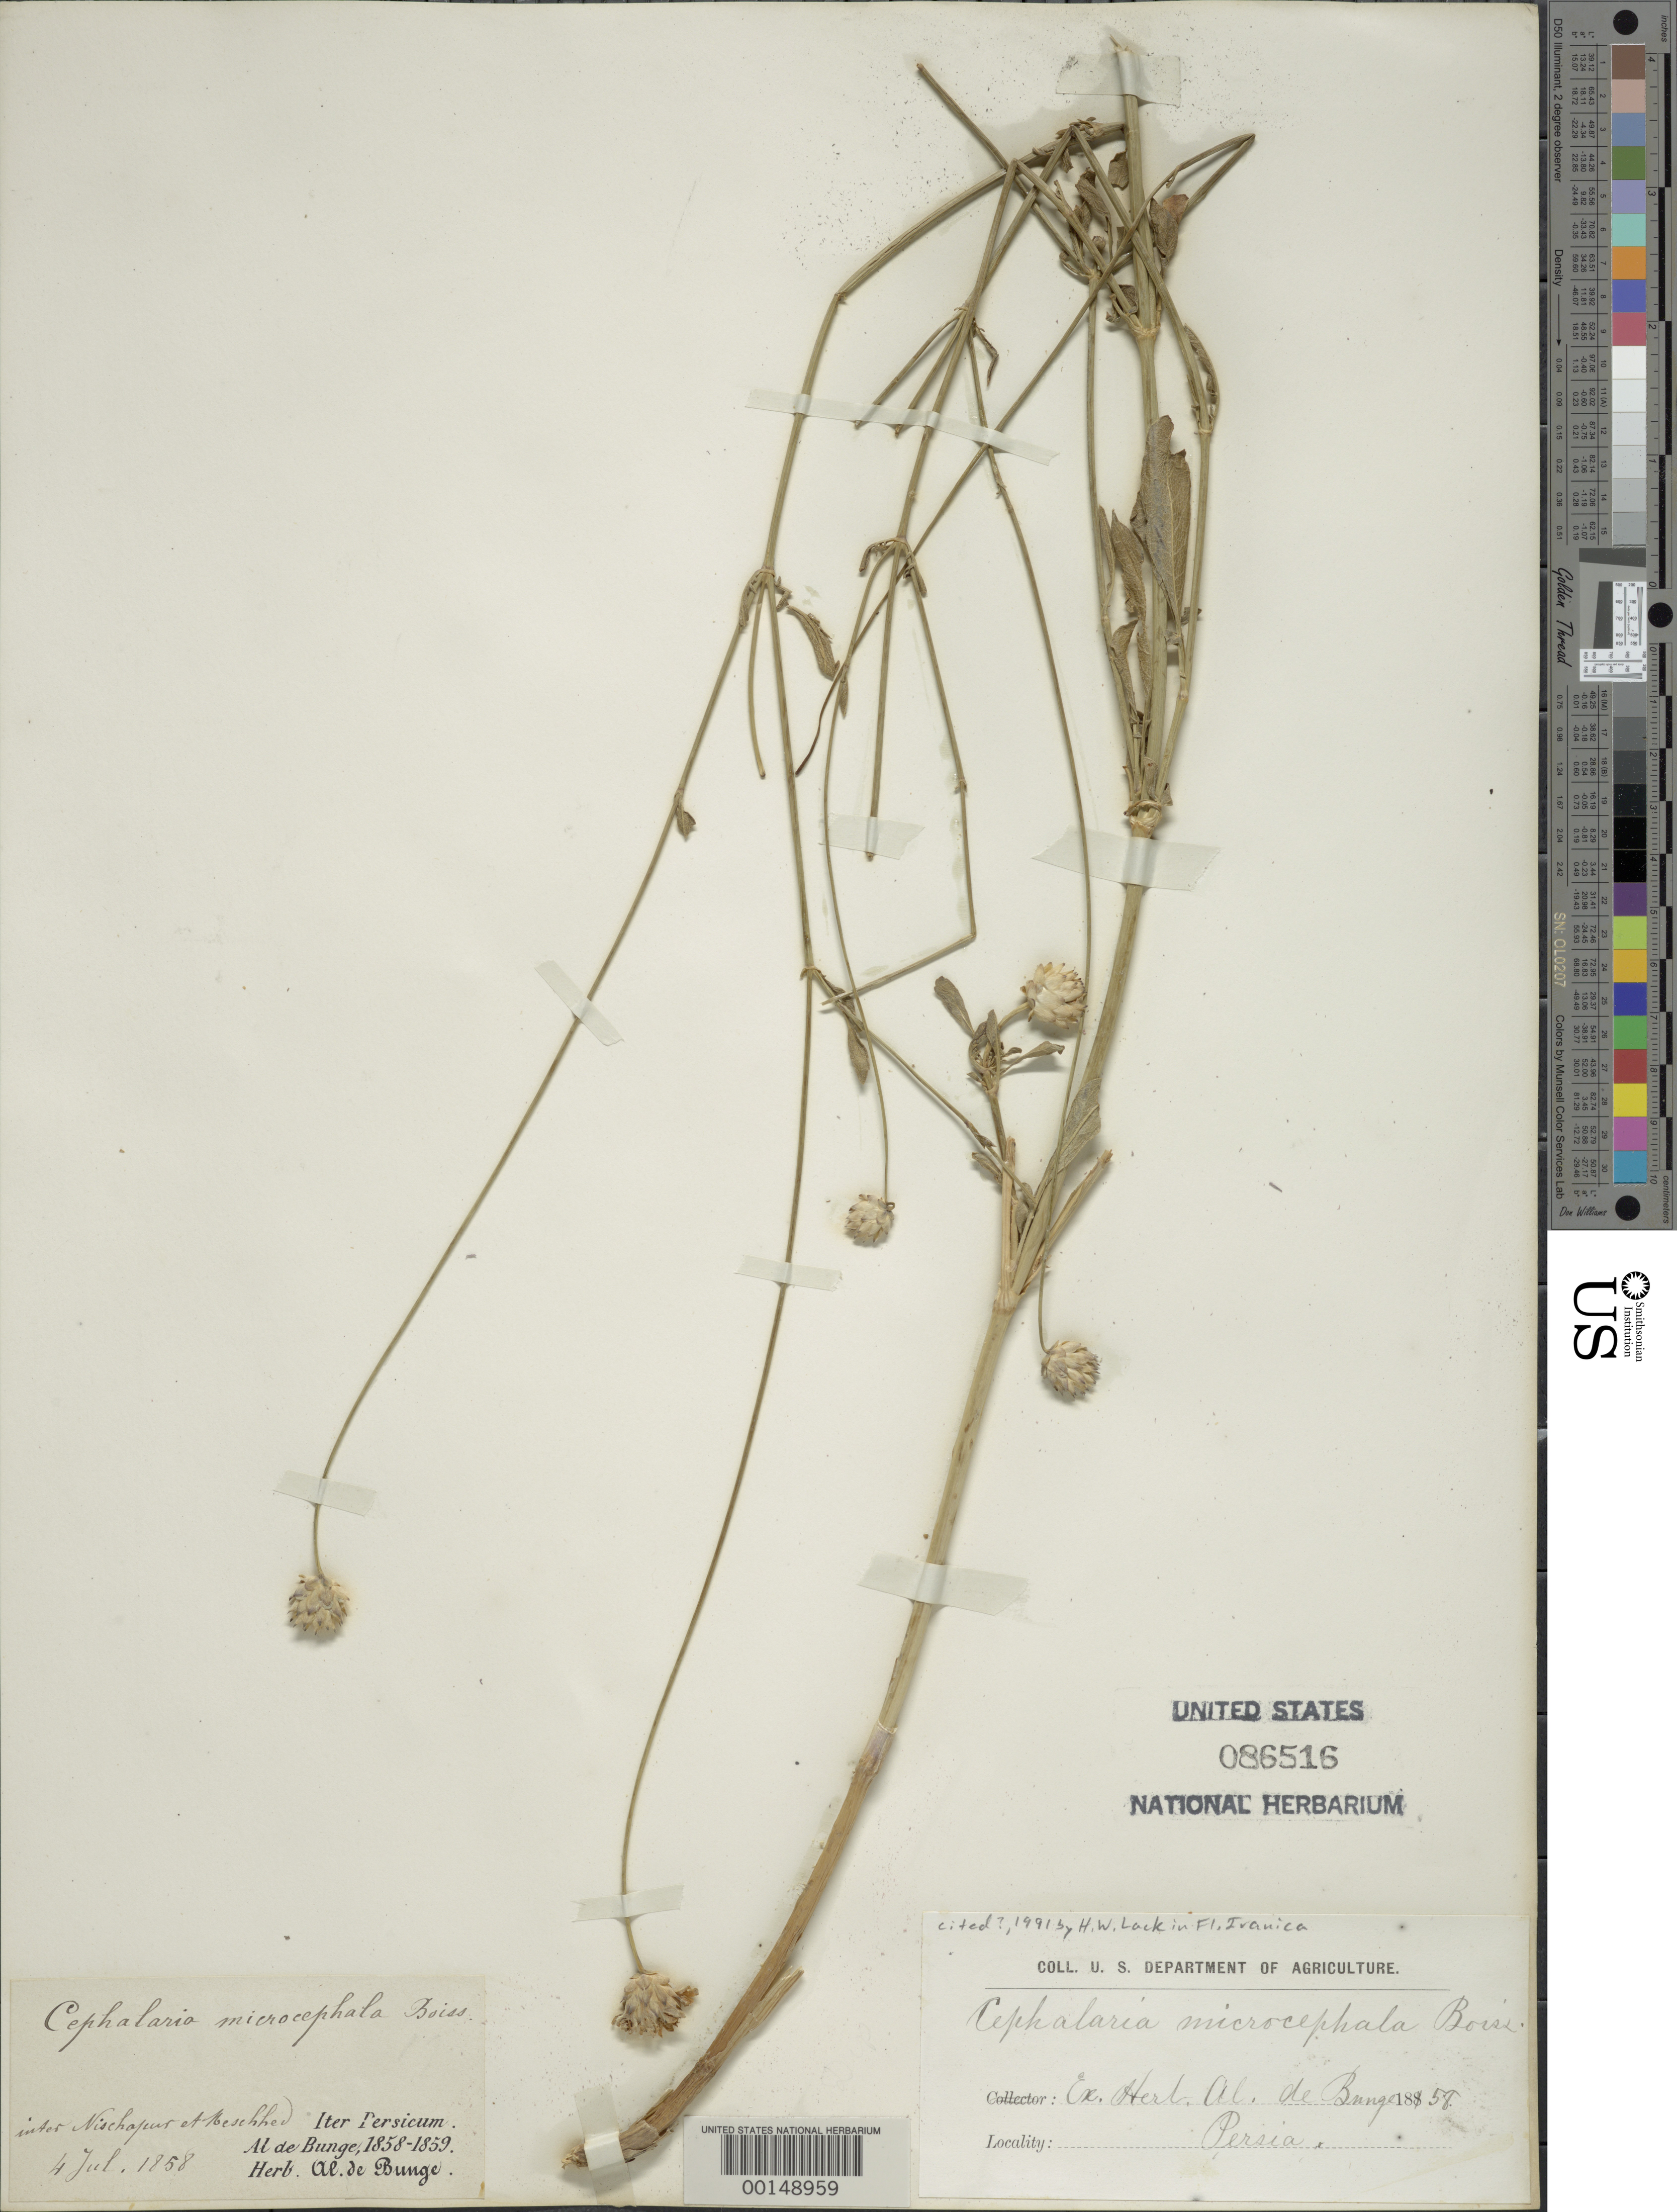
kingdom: Plantae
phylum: Tracheophyta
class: Magnoliopsida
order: Dipsacales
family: Caprifoliaceae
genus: Cephalaria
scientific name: Cephalaria microcephala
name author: Boiss.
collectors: A. de Bunge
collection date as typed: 04 Jul 1858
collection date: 1858-07-04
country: Iran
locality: Persia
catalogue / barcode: US 86516